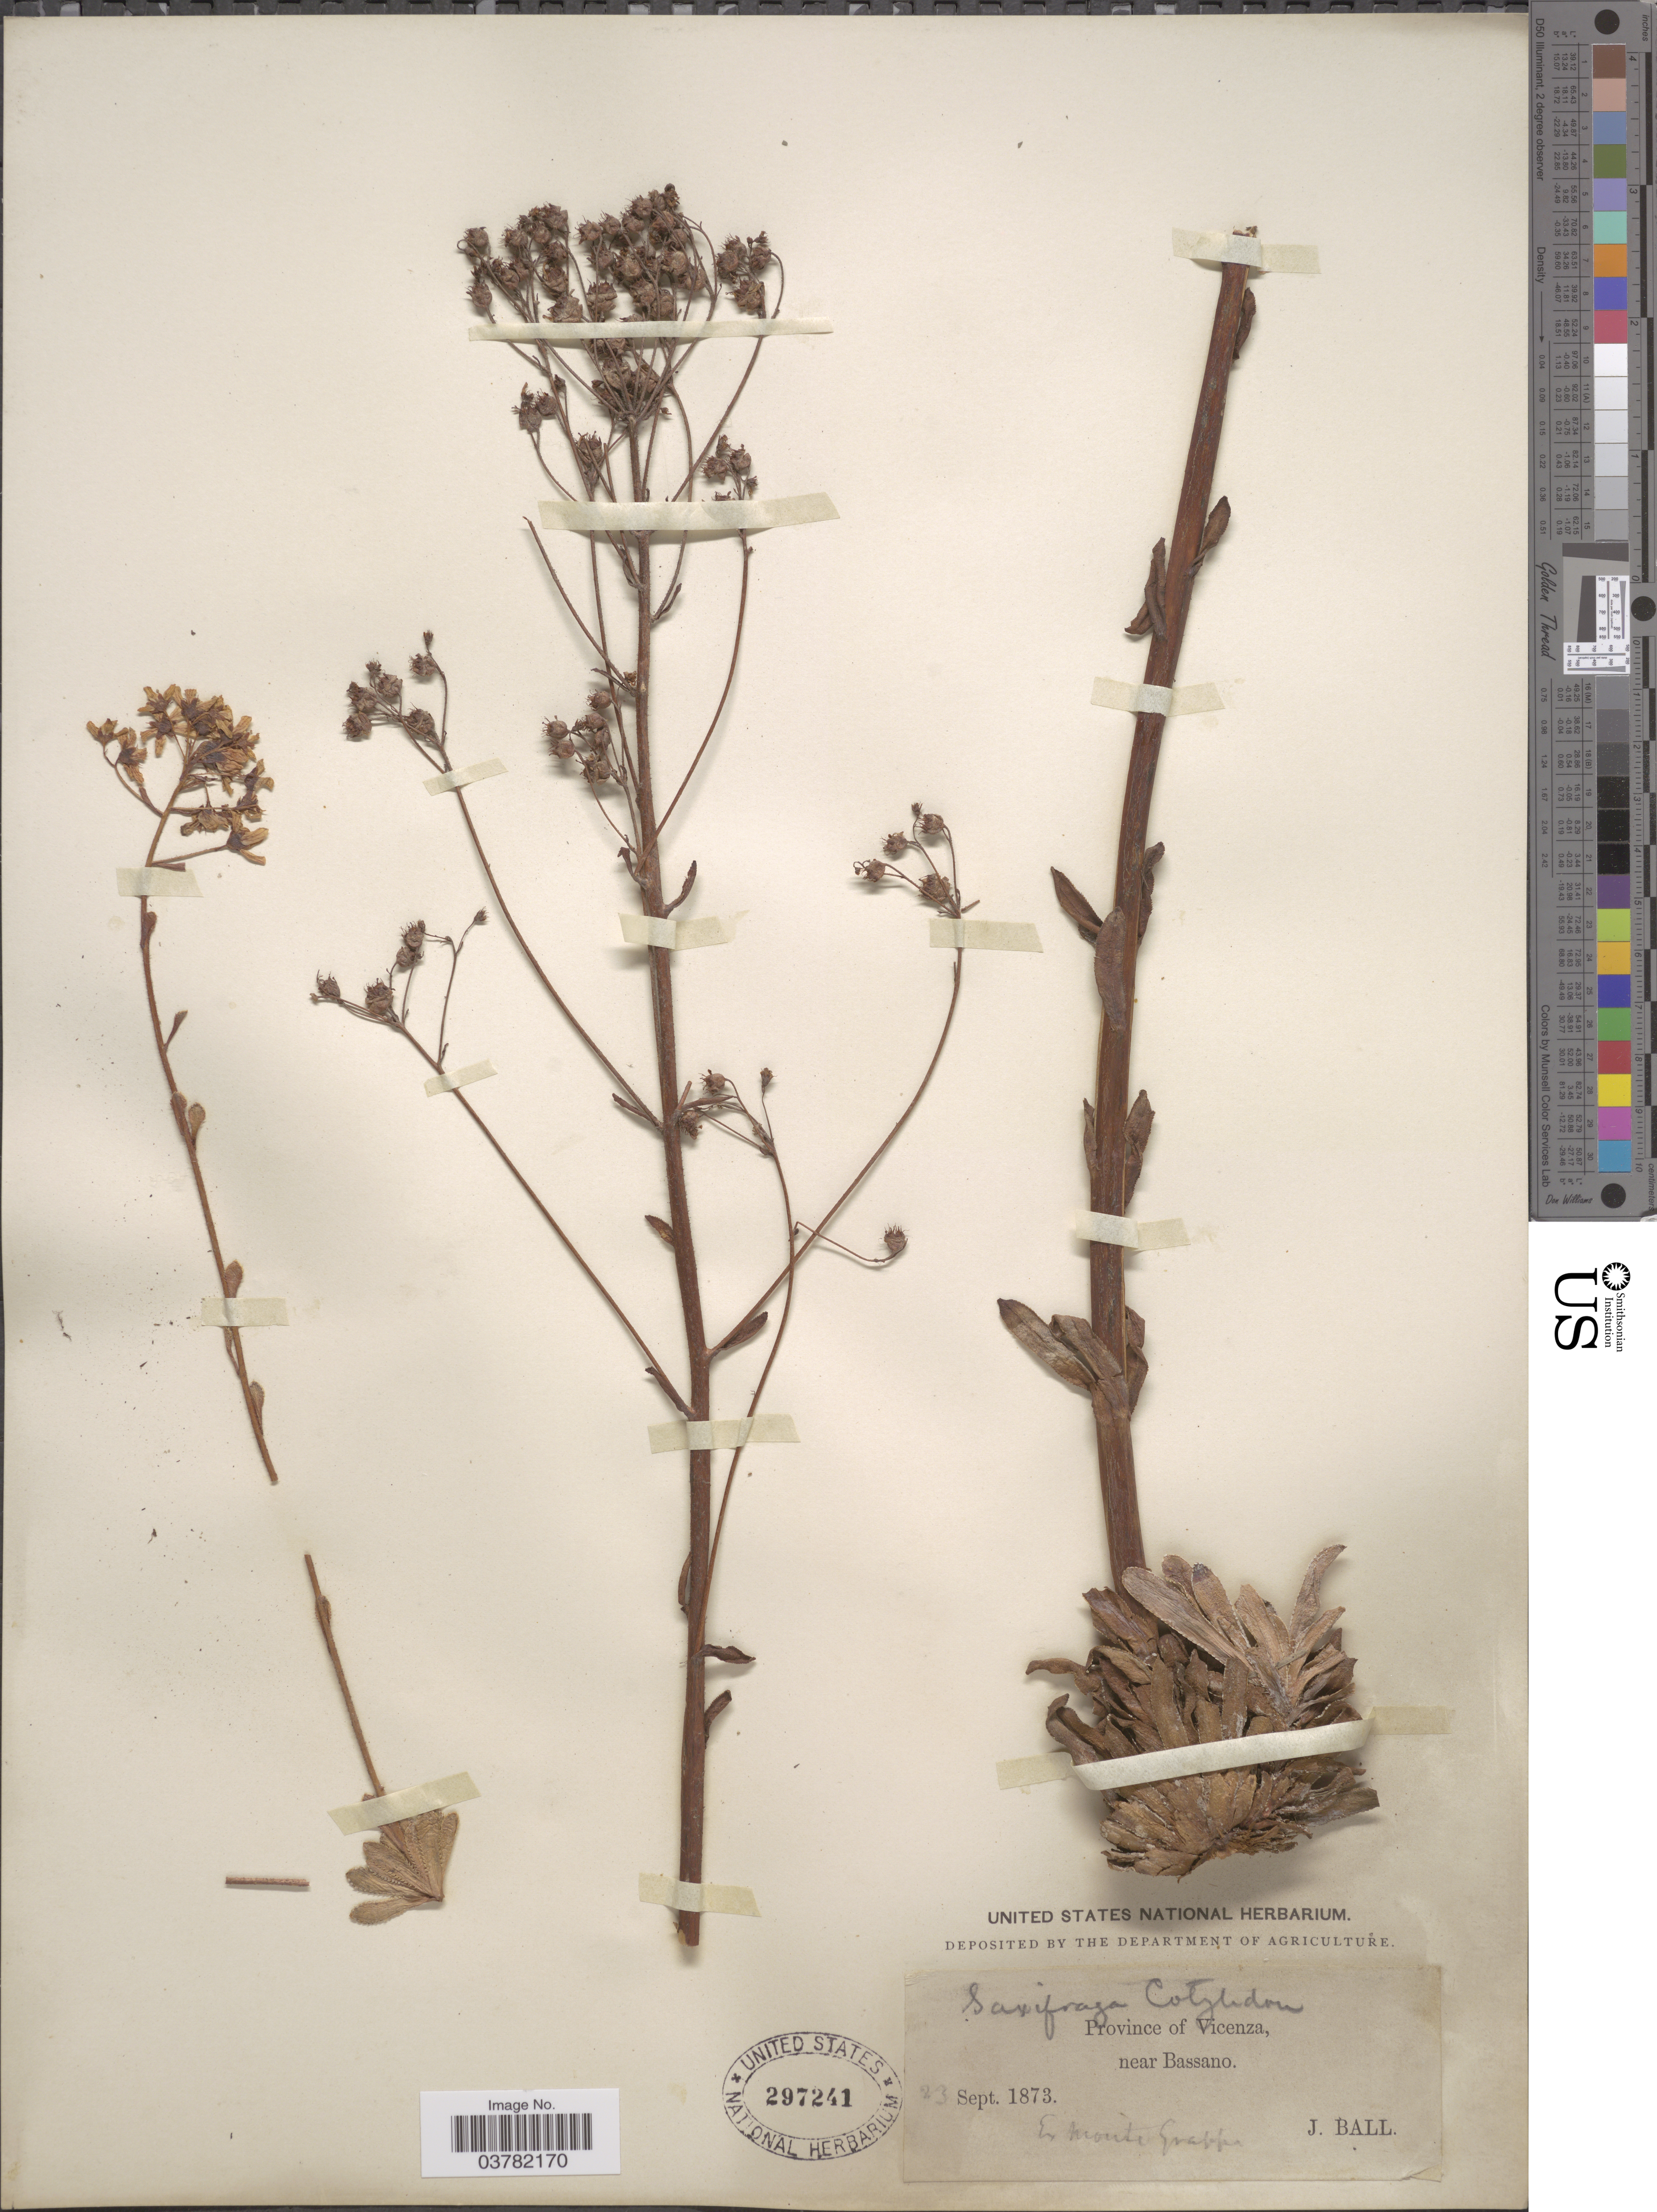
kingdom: Plantae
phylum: Tracheophyta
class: Magnoliopsida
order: Saxifragales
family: Saxifragaceae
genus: Saxifraga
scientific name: Saxifraga cotyledon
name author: L.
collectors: J. Ball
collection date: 1873-09-23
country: Italy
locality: Province of Vicenza, near Bassano.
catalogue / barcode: US 297241